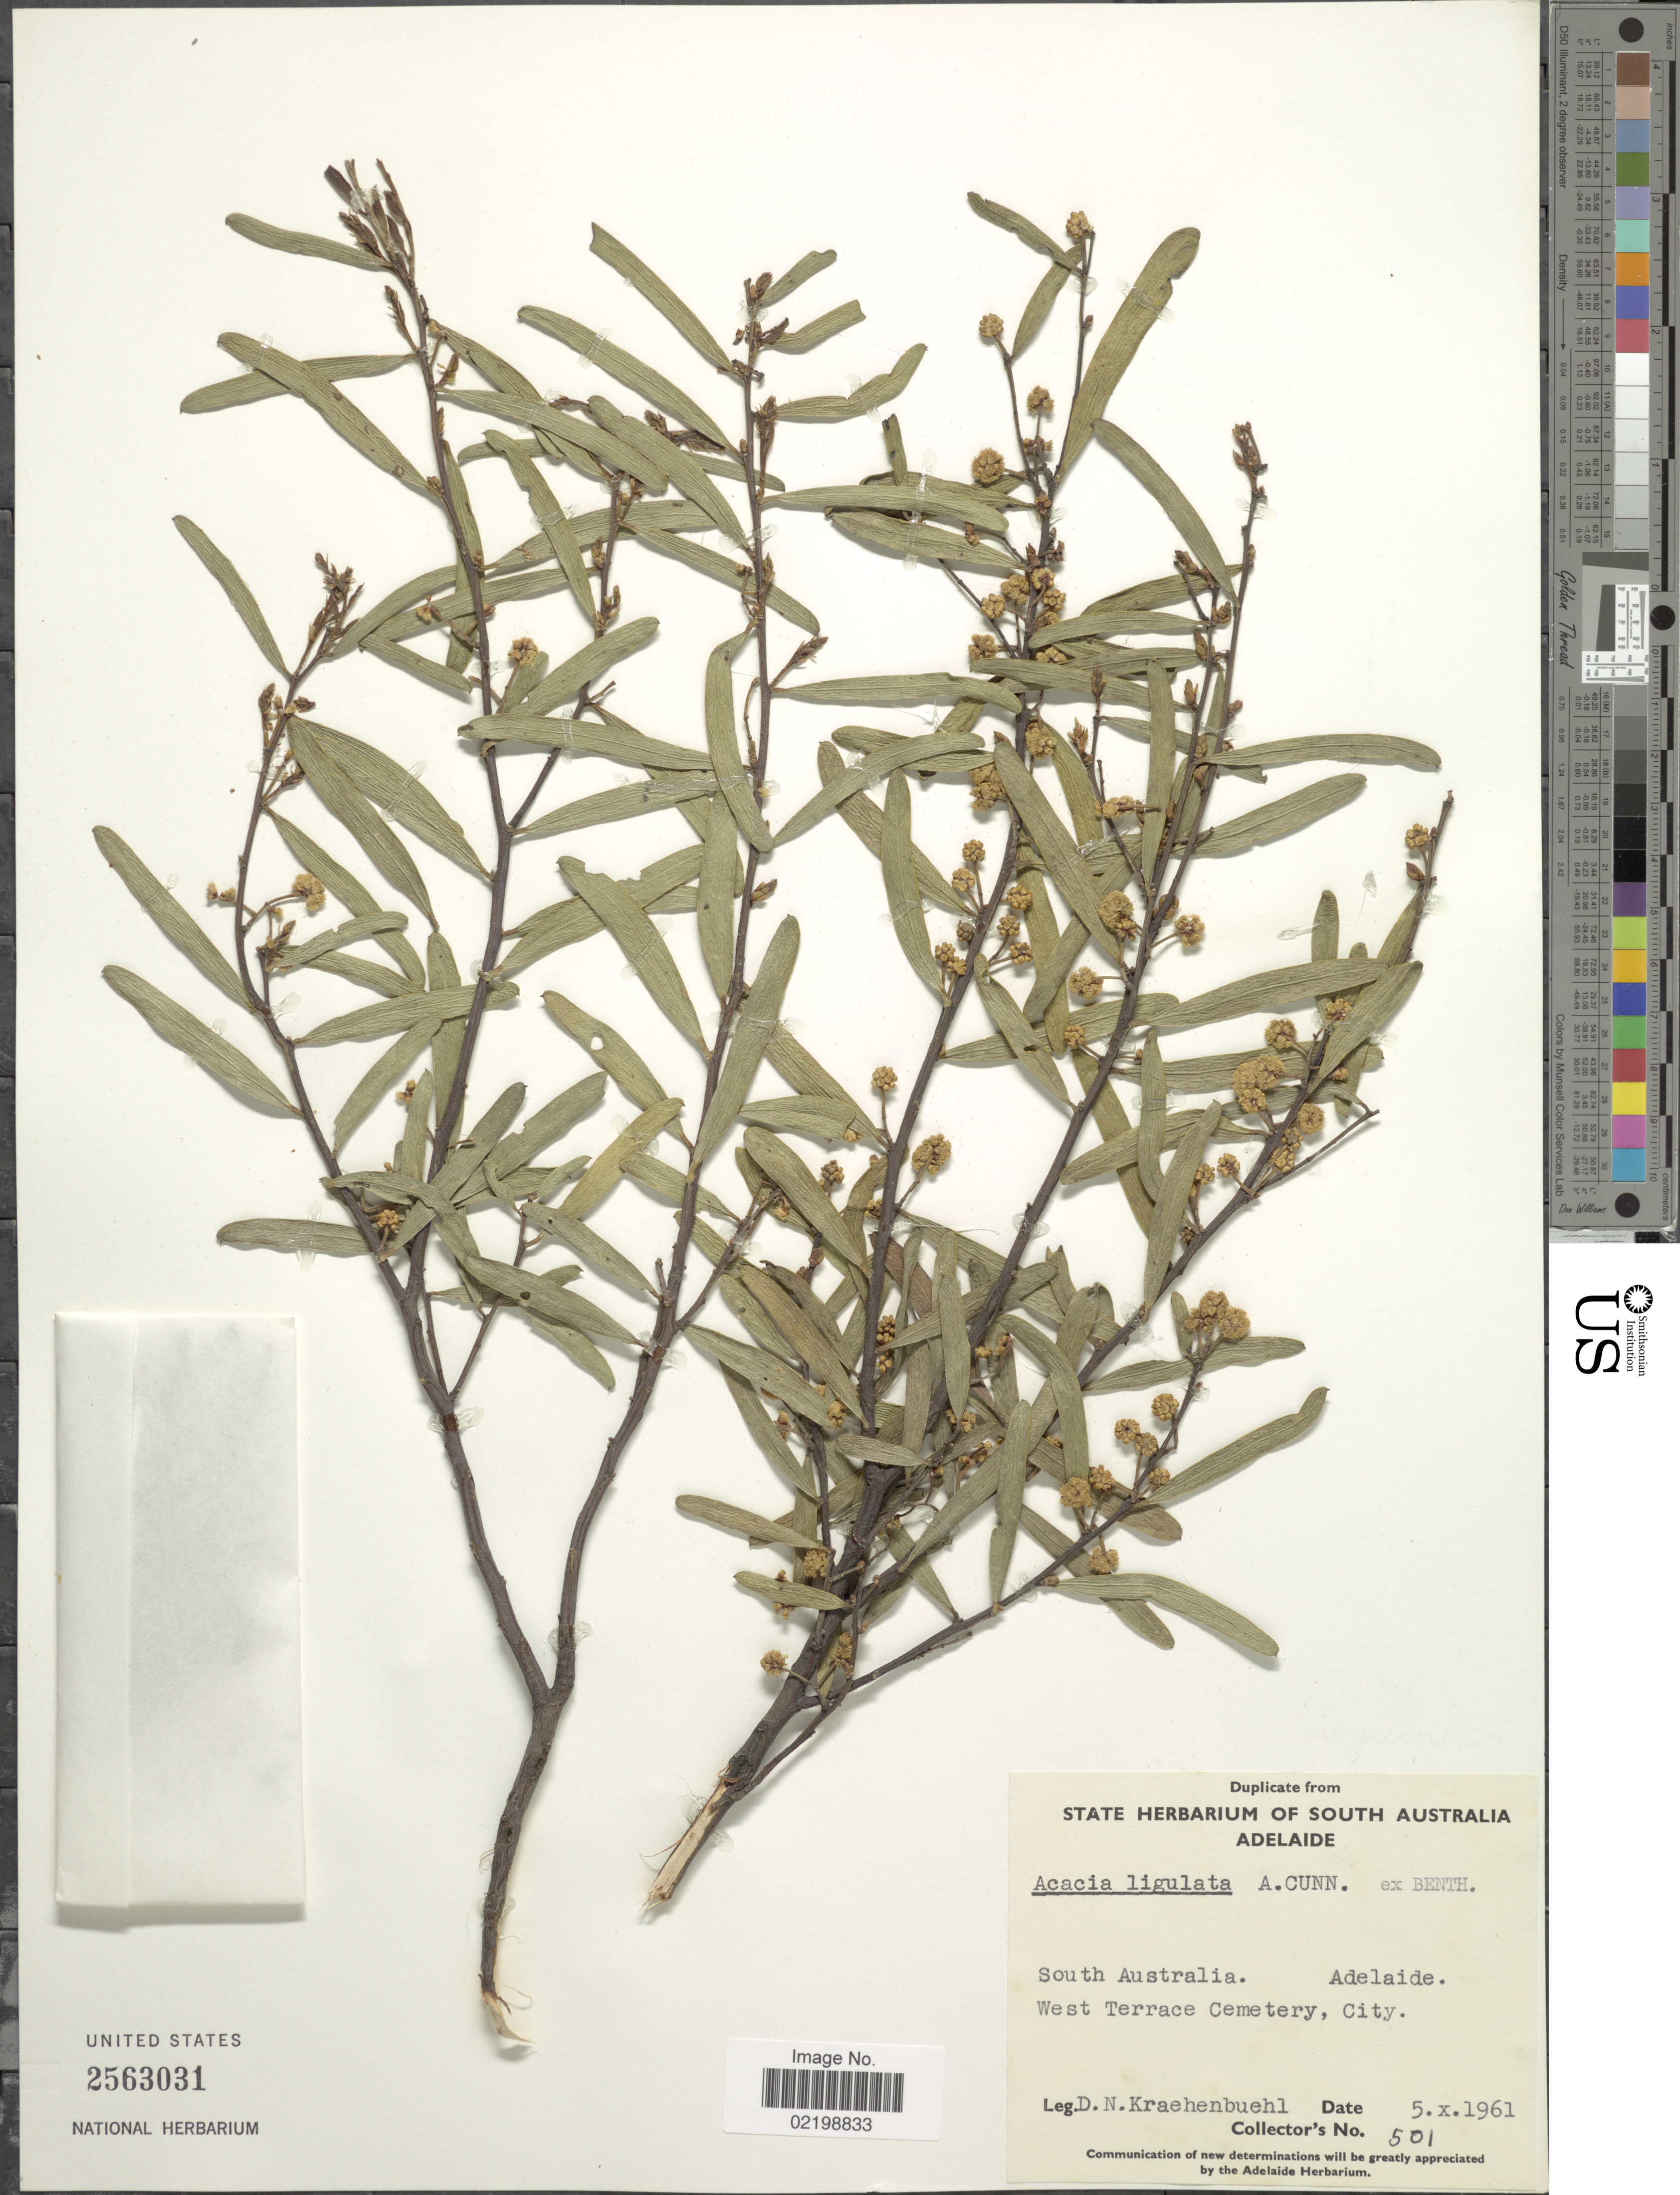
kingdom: Plantae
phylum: Tracheophyta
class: Magnoliopsida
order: Fabales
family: Fabaceae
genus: Acacia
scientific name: Acacia ligulata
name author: Benth.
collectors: D. Kraehenbuehl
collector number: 501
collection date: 1961-10-05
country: Australia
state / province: South Australia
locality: Adelaide, West Terrace Cemetery City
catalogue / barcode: US 2563031